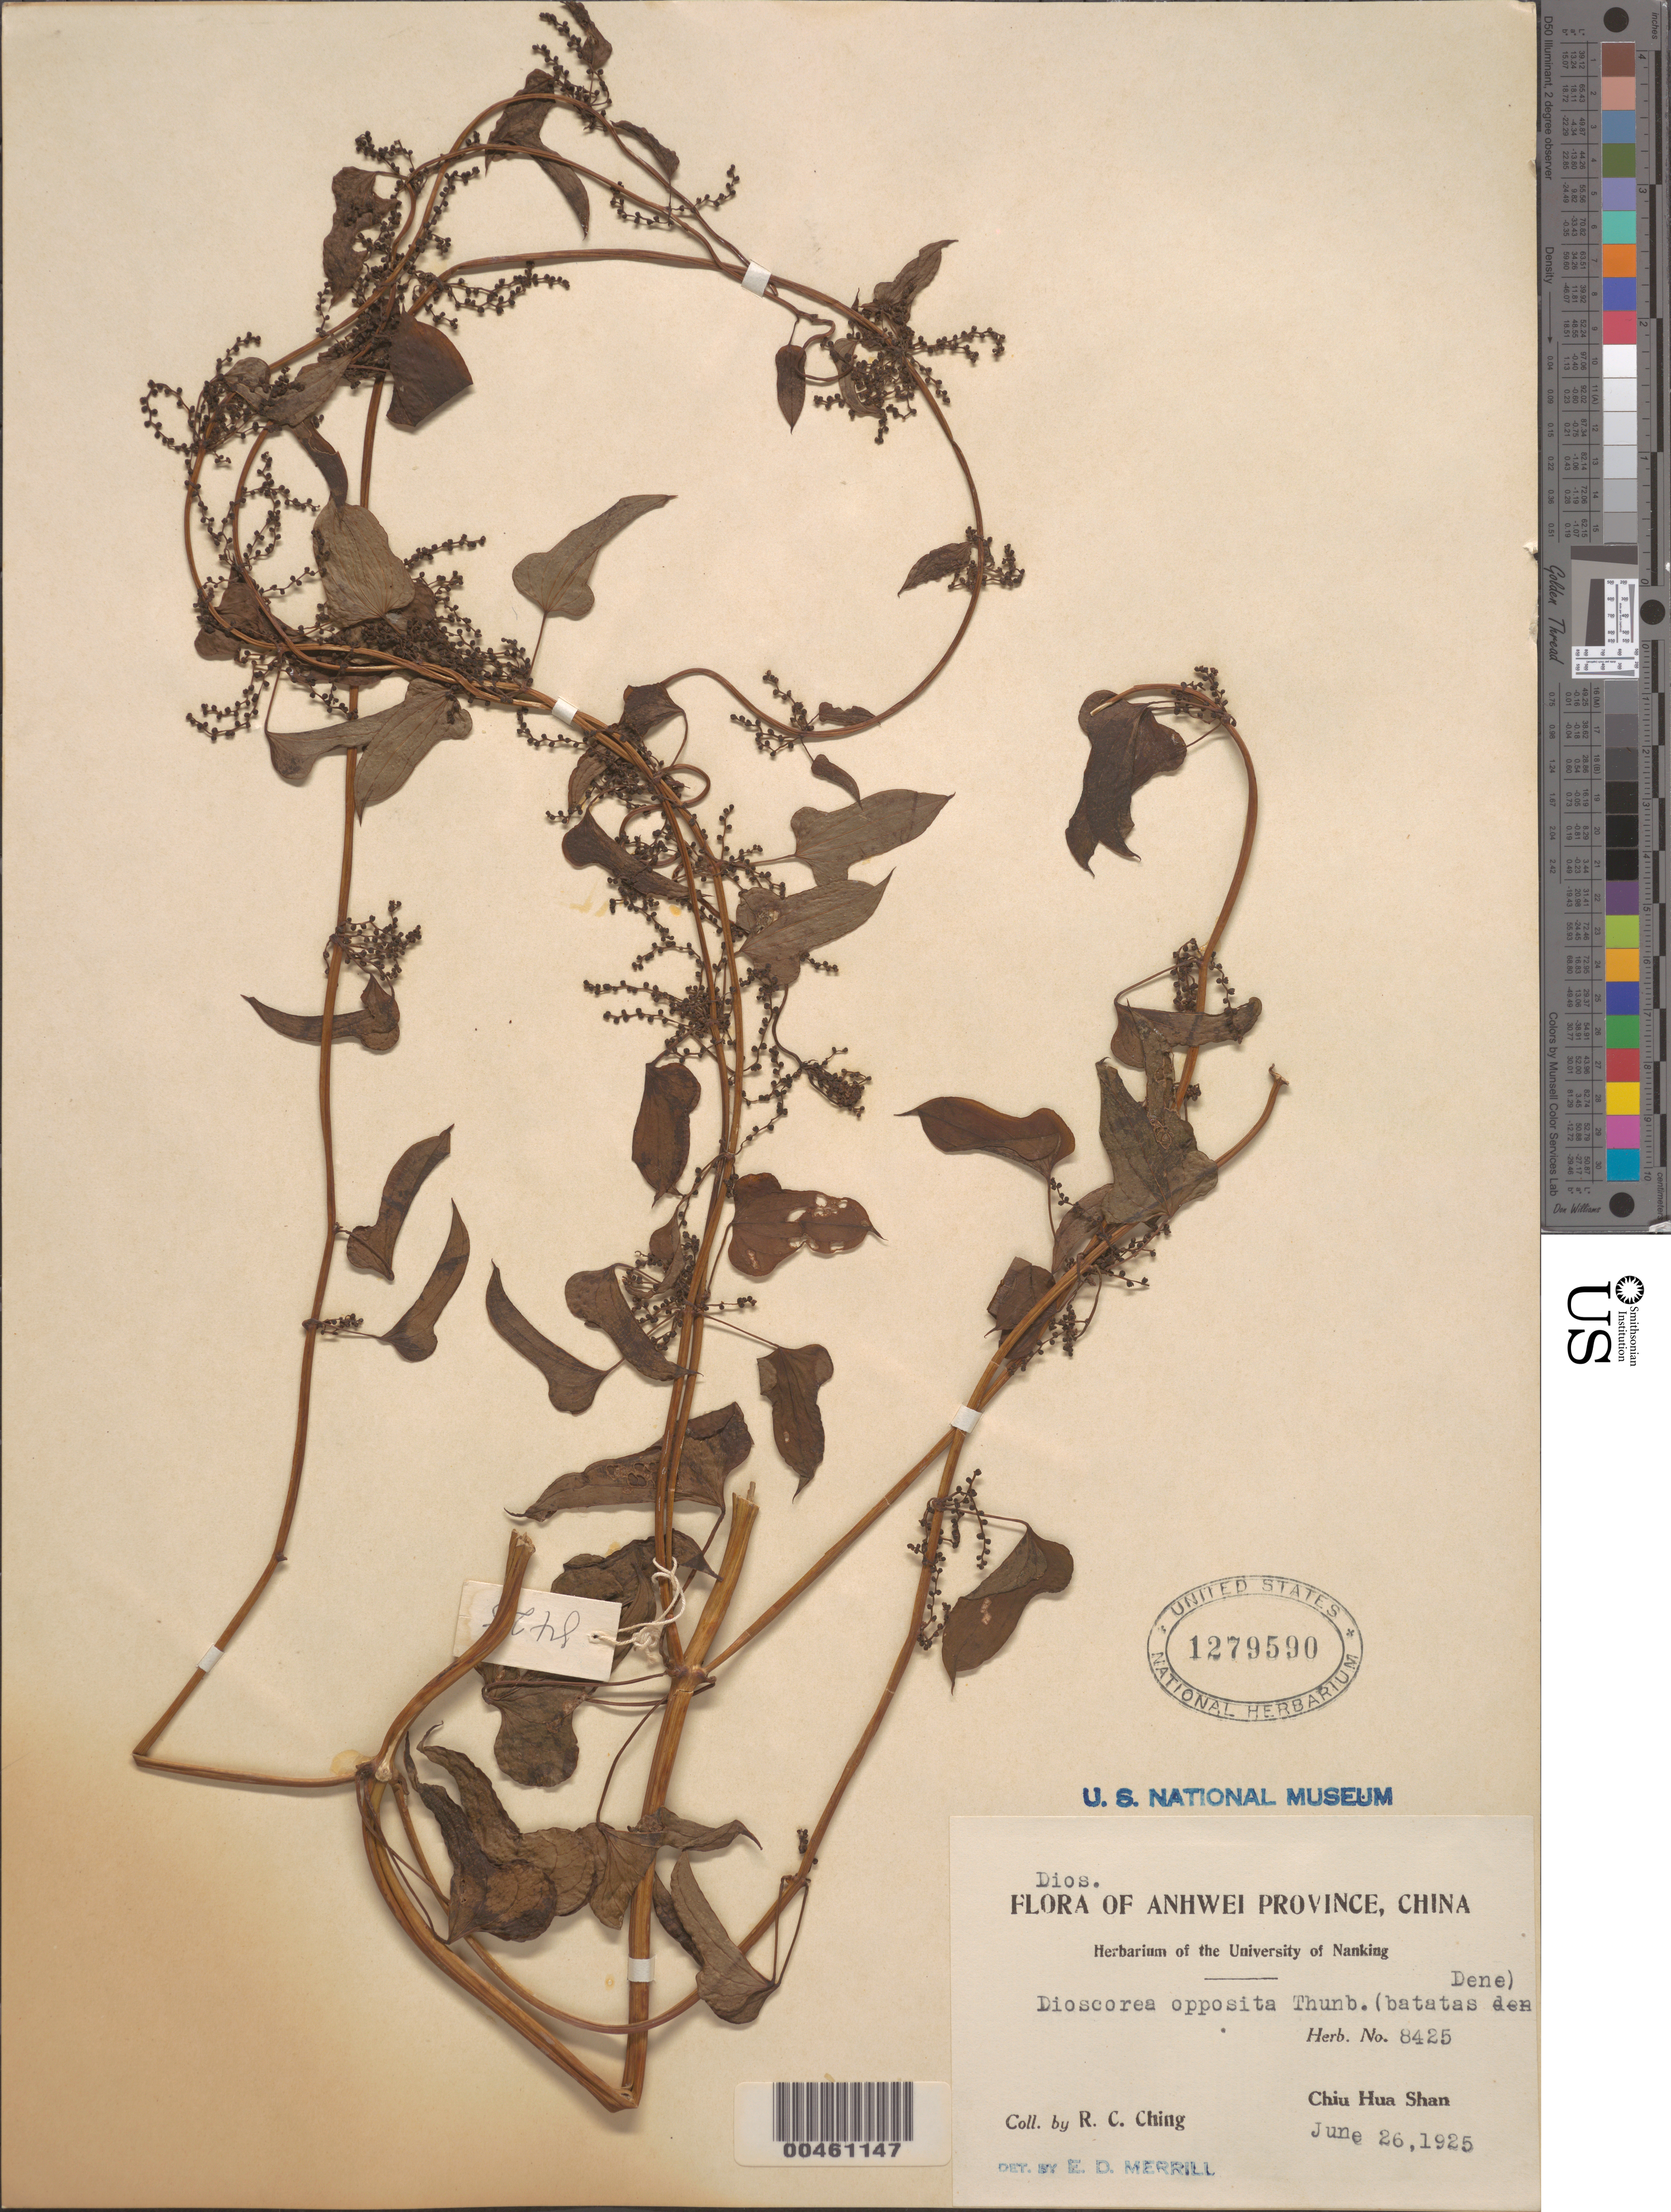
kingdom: Plantae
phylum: Tracheophyta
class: Liliopsida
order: Dioscoreales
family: Dioscoreaceae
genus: Dioscorea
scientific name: Dioscorea opposita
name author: Thunb.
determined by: Merrill, Elmer D.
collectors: R. C. Ching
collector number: Herb. No. 8425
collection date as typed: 26 Jun 1925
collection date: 1925-06-26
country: China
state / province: Anhui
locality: Chiu Hua Shan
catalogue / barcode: US 1279590